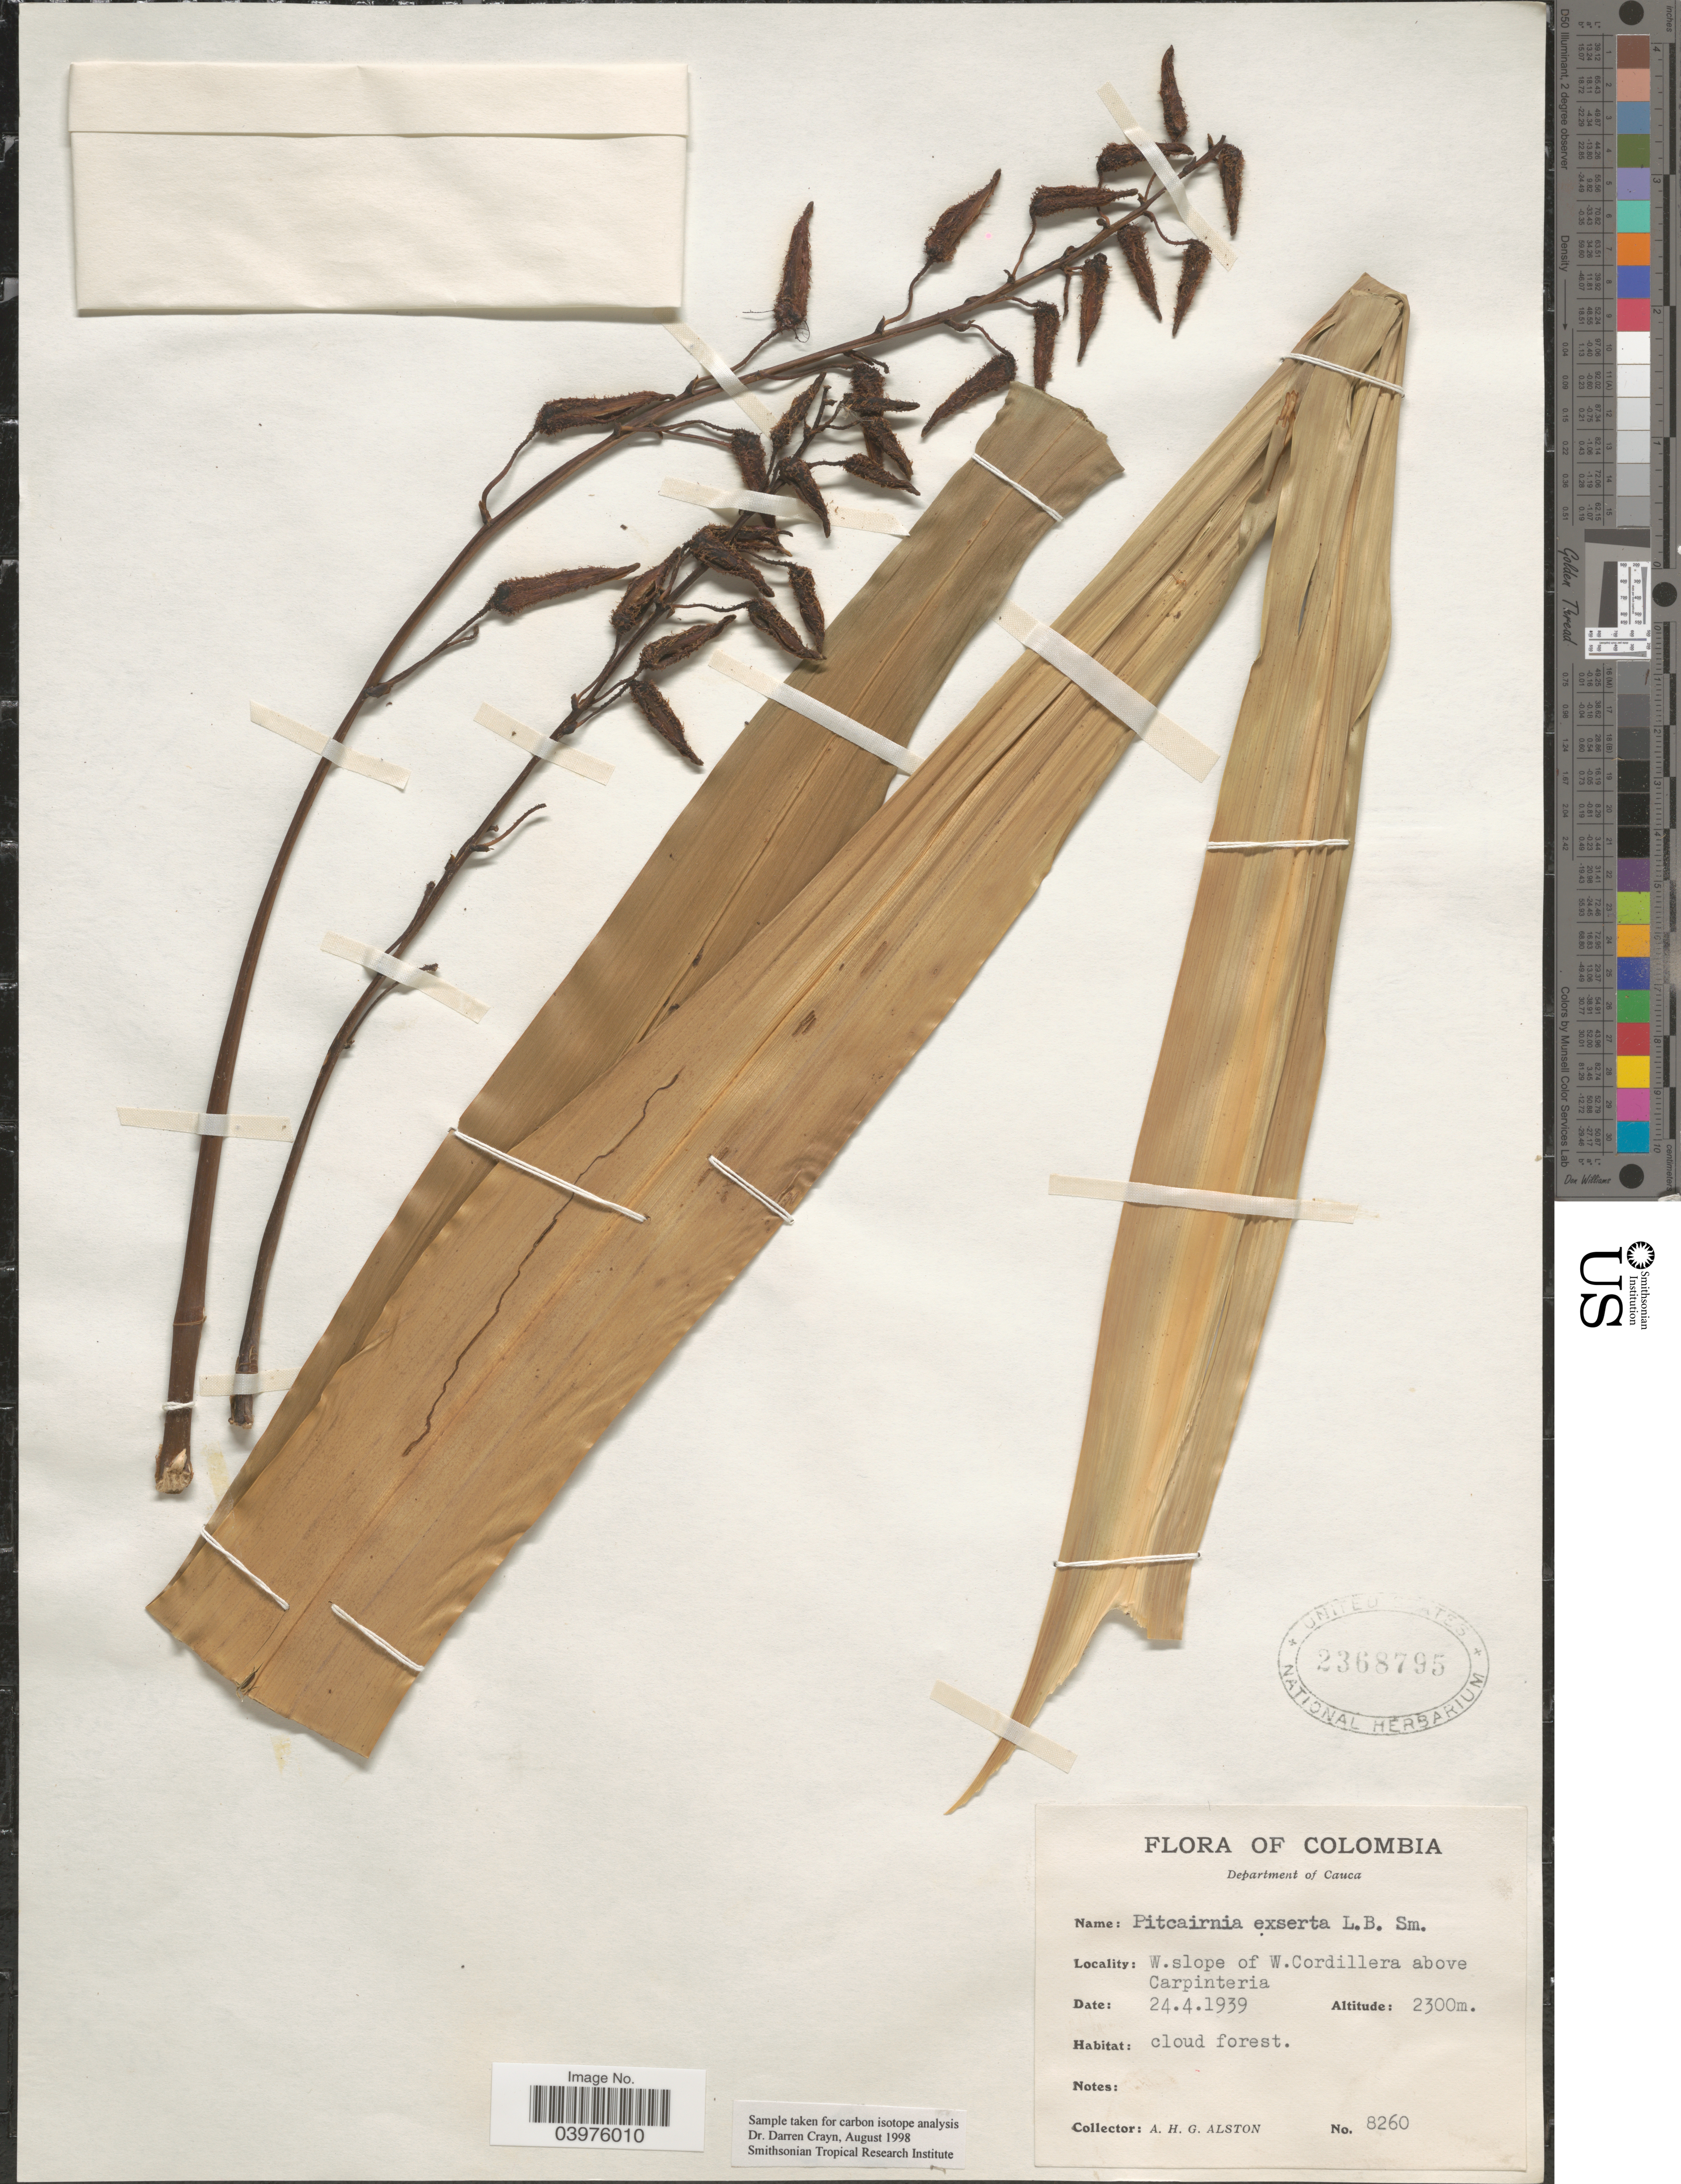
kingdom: Plantae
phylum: Tracheophyta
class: Liliopsida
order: Poales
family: Bromeliaceae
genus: Pitcairnia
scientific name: Pitcairnia exserta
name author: L.B. Sm.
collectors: A. H. Alston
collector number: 8260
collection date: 1939-04-24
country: Colombia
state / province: Cauca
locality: Department of Cauca. W. slope of W. Cordillera above Carpinteria.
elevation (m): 2300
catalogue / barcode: US 2368795